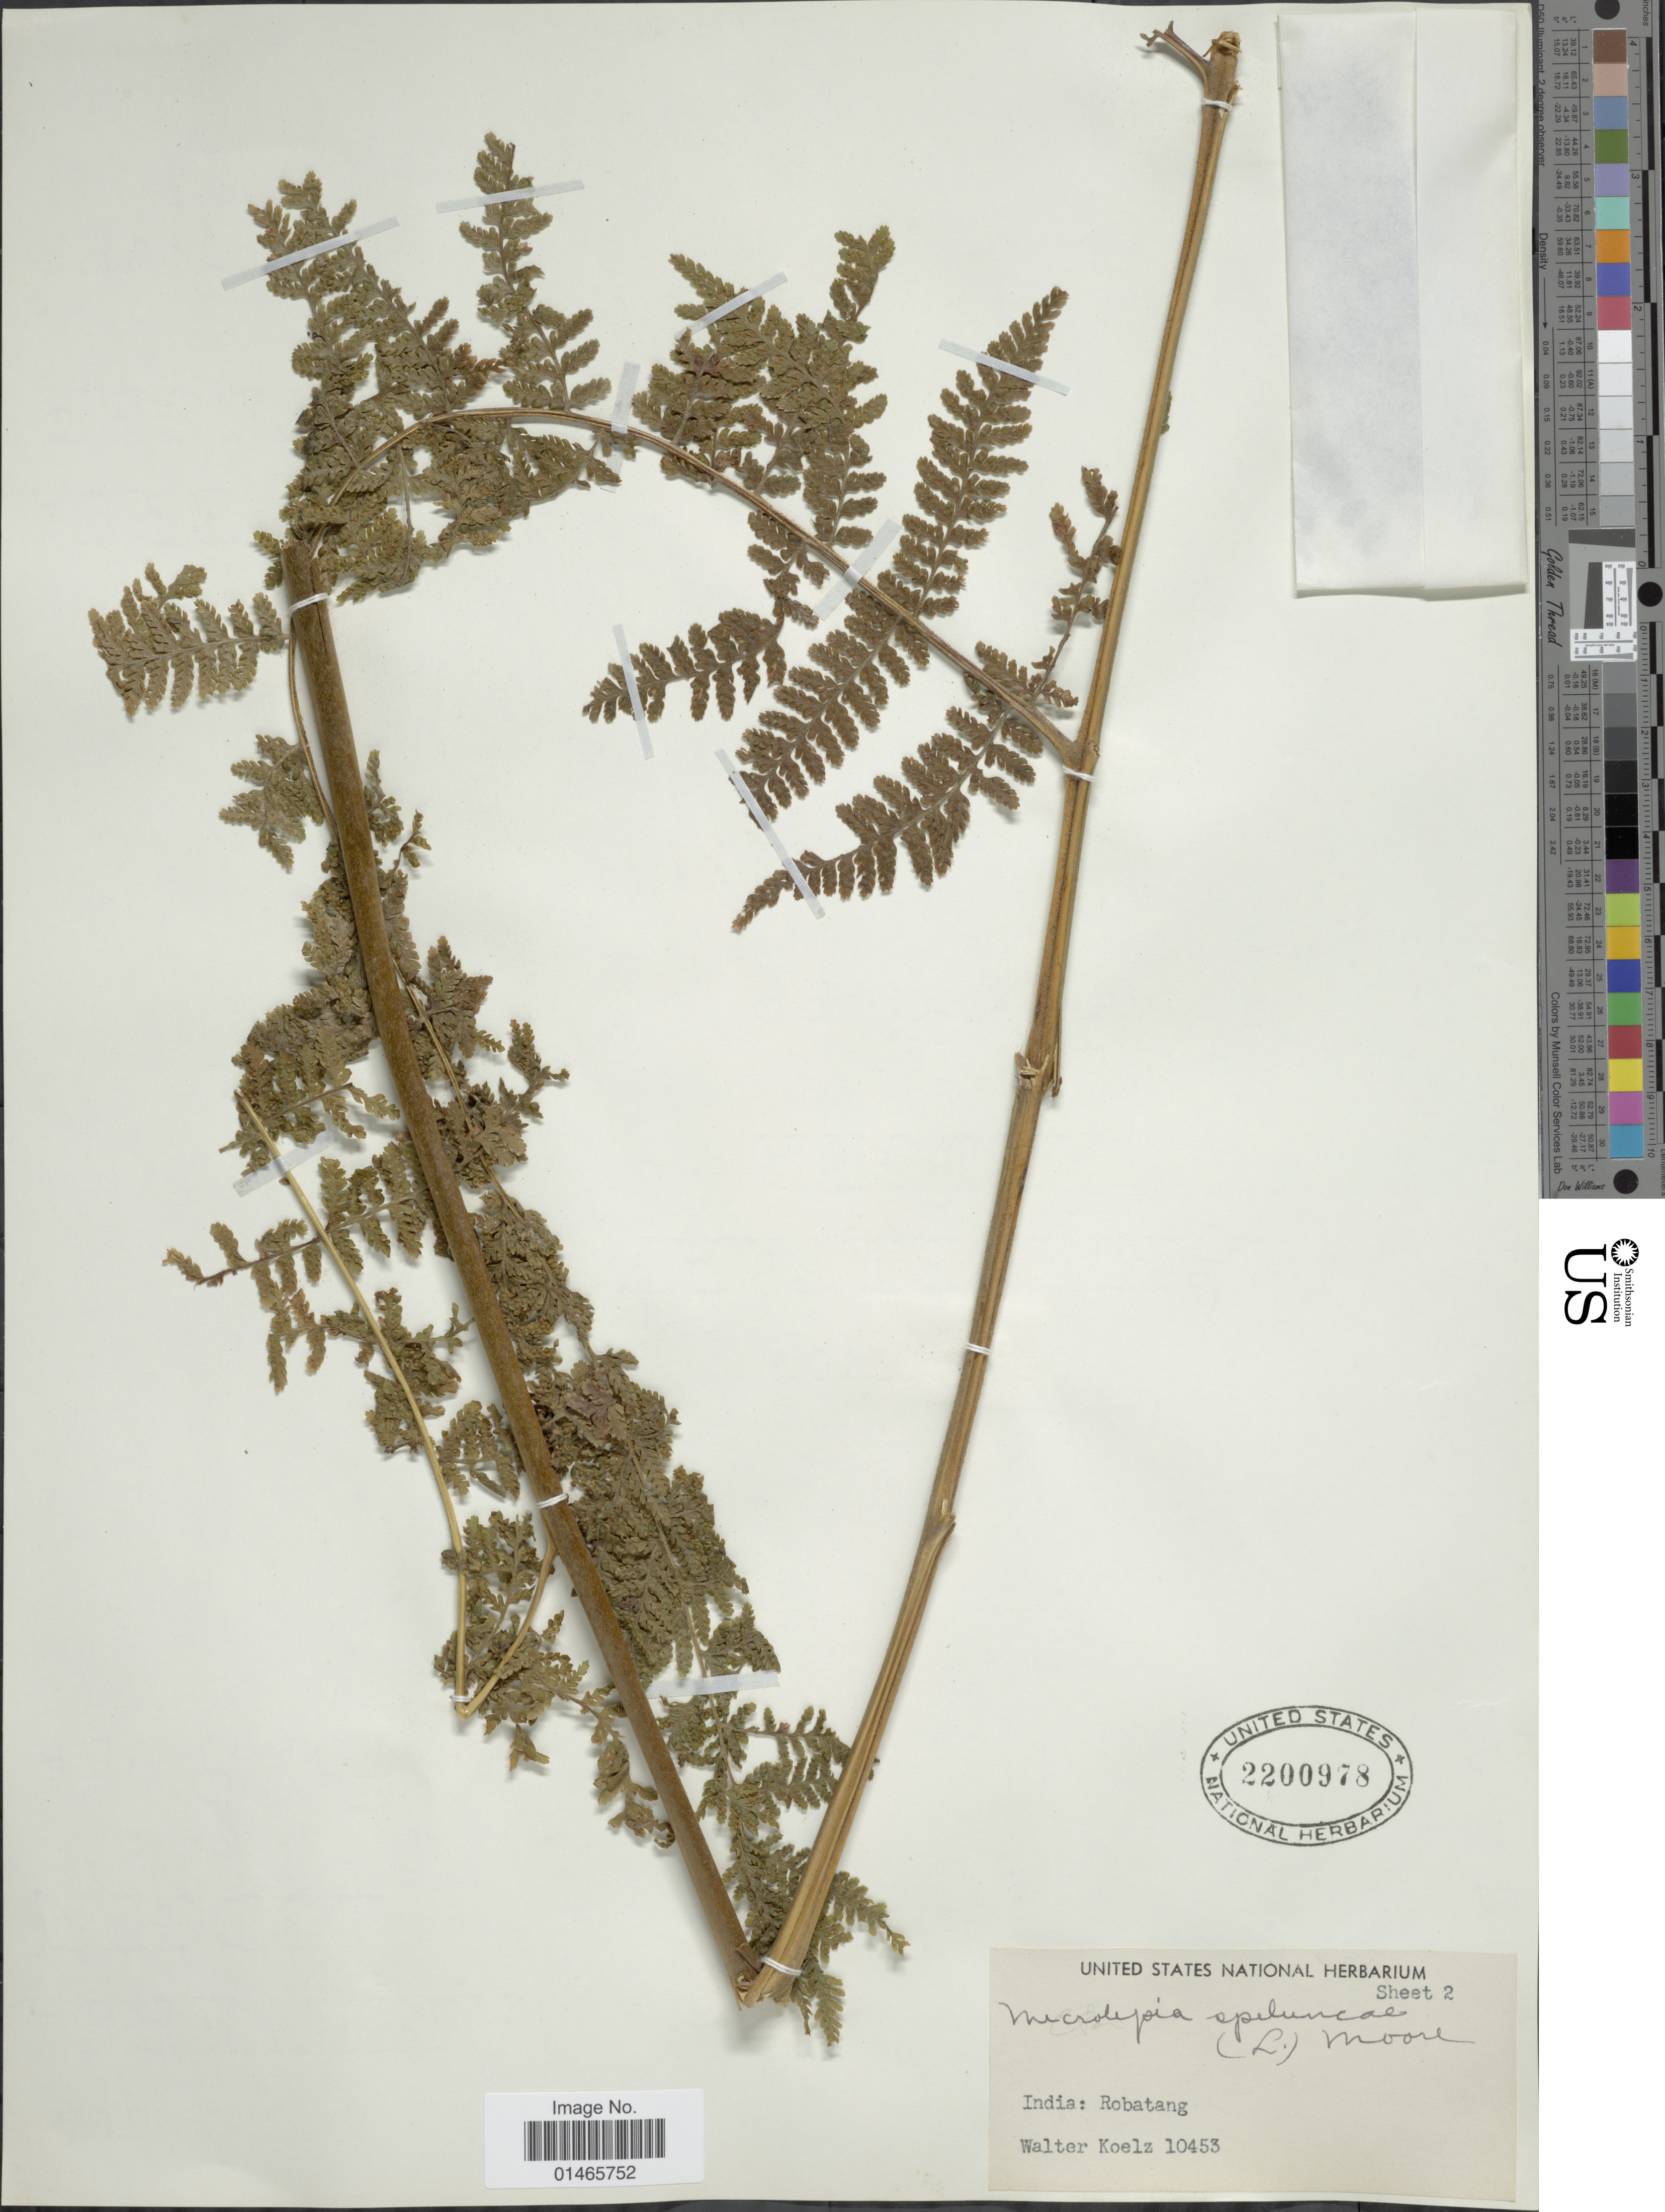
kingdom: Plantae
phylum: Tracheophyta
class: Polypodiopsida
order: Polypodiales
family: Dennstaedtiaceae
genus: Microlepia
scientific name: Microlepia speluncae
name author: (L.) T. Moore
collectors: W. N. Koelz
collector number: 10453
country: India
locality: Robatang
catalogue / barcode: US 2200978